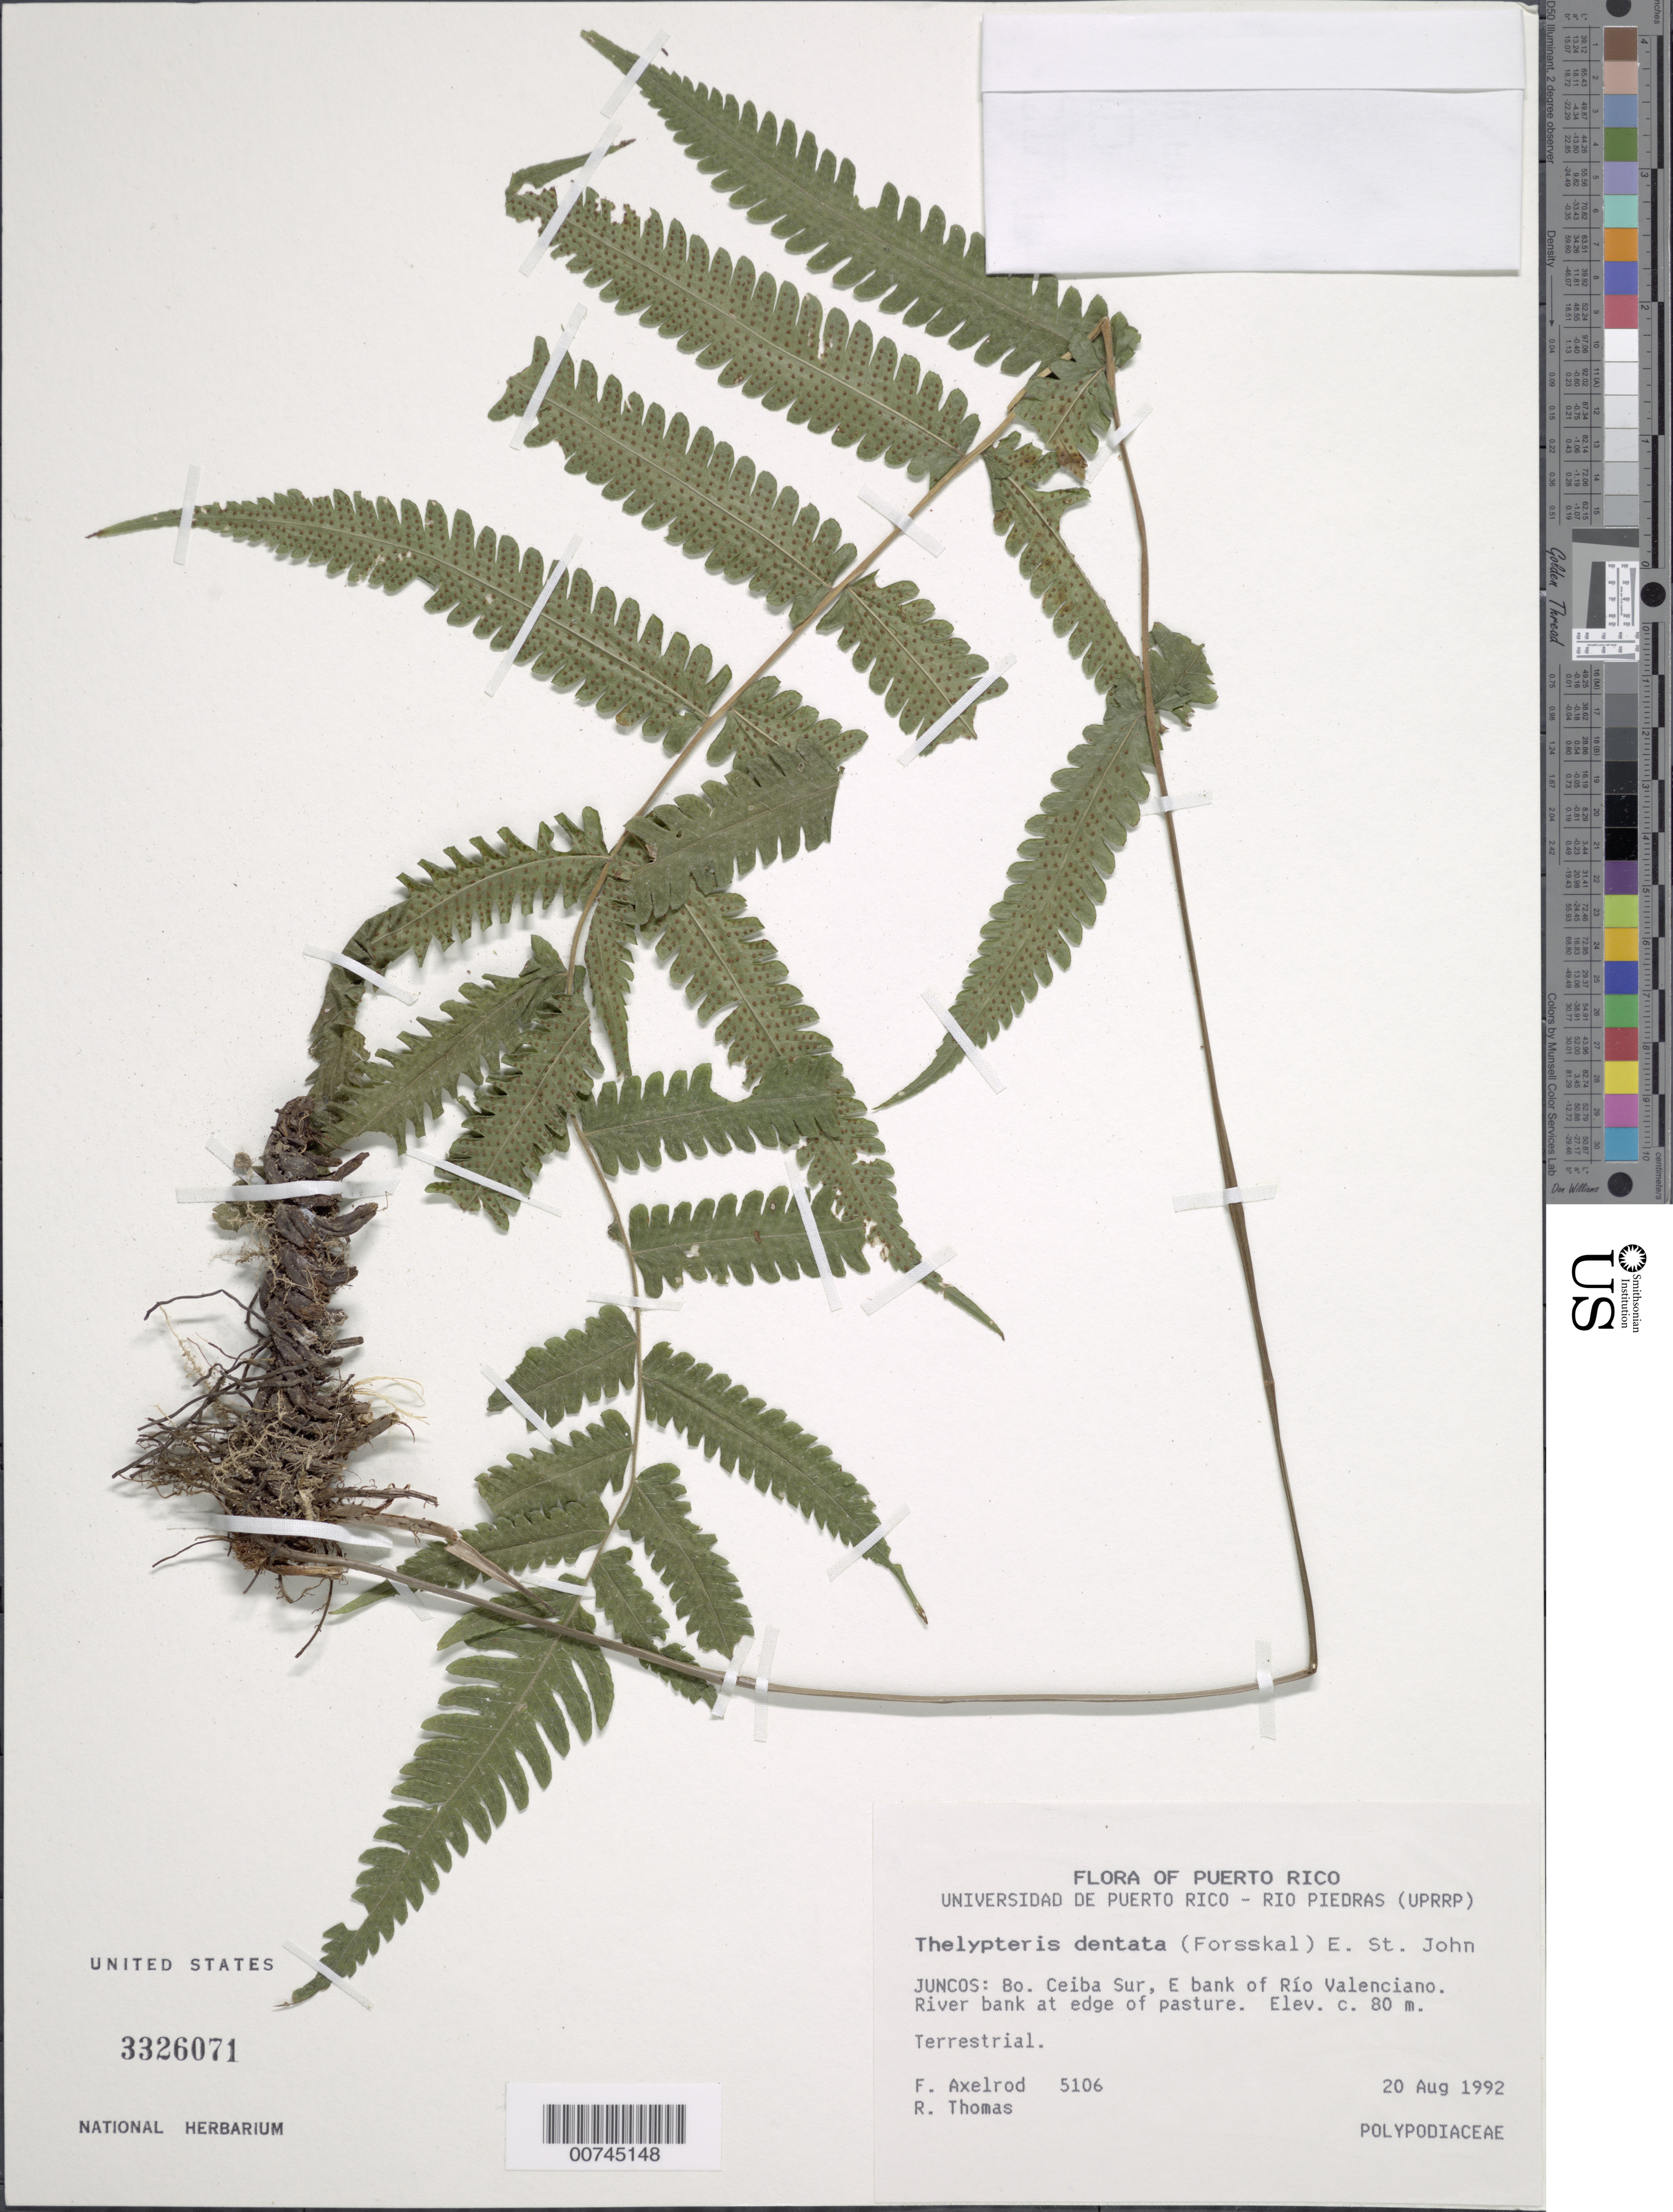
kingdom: Plantae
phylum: Tracheophyta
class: Polypodiopsida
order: Polypodiales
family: Thelypteridaceae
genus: Christella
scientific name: Christella dentata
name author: (Forssk.) Brownsey & Jermy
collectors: F. S. Axelrod & R. Thomas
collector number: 5106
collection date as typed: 20 Aug 1992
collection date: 1992-08-20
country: Puerto Rico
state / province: Juncos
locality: Juncos: Barrio Ceiba Sur, E bank of Río Valenciano. River bank at edge of pasture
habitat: Terrestrial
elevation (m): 80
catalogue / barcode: US 3326071